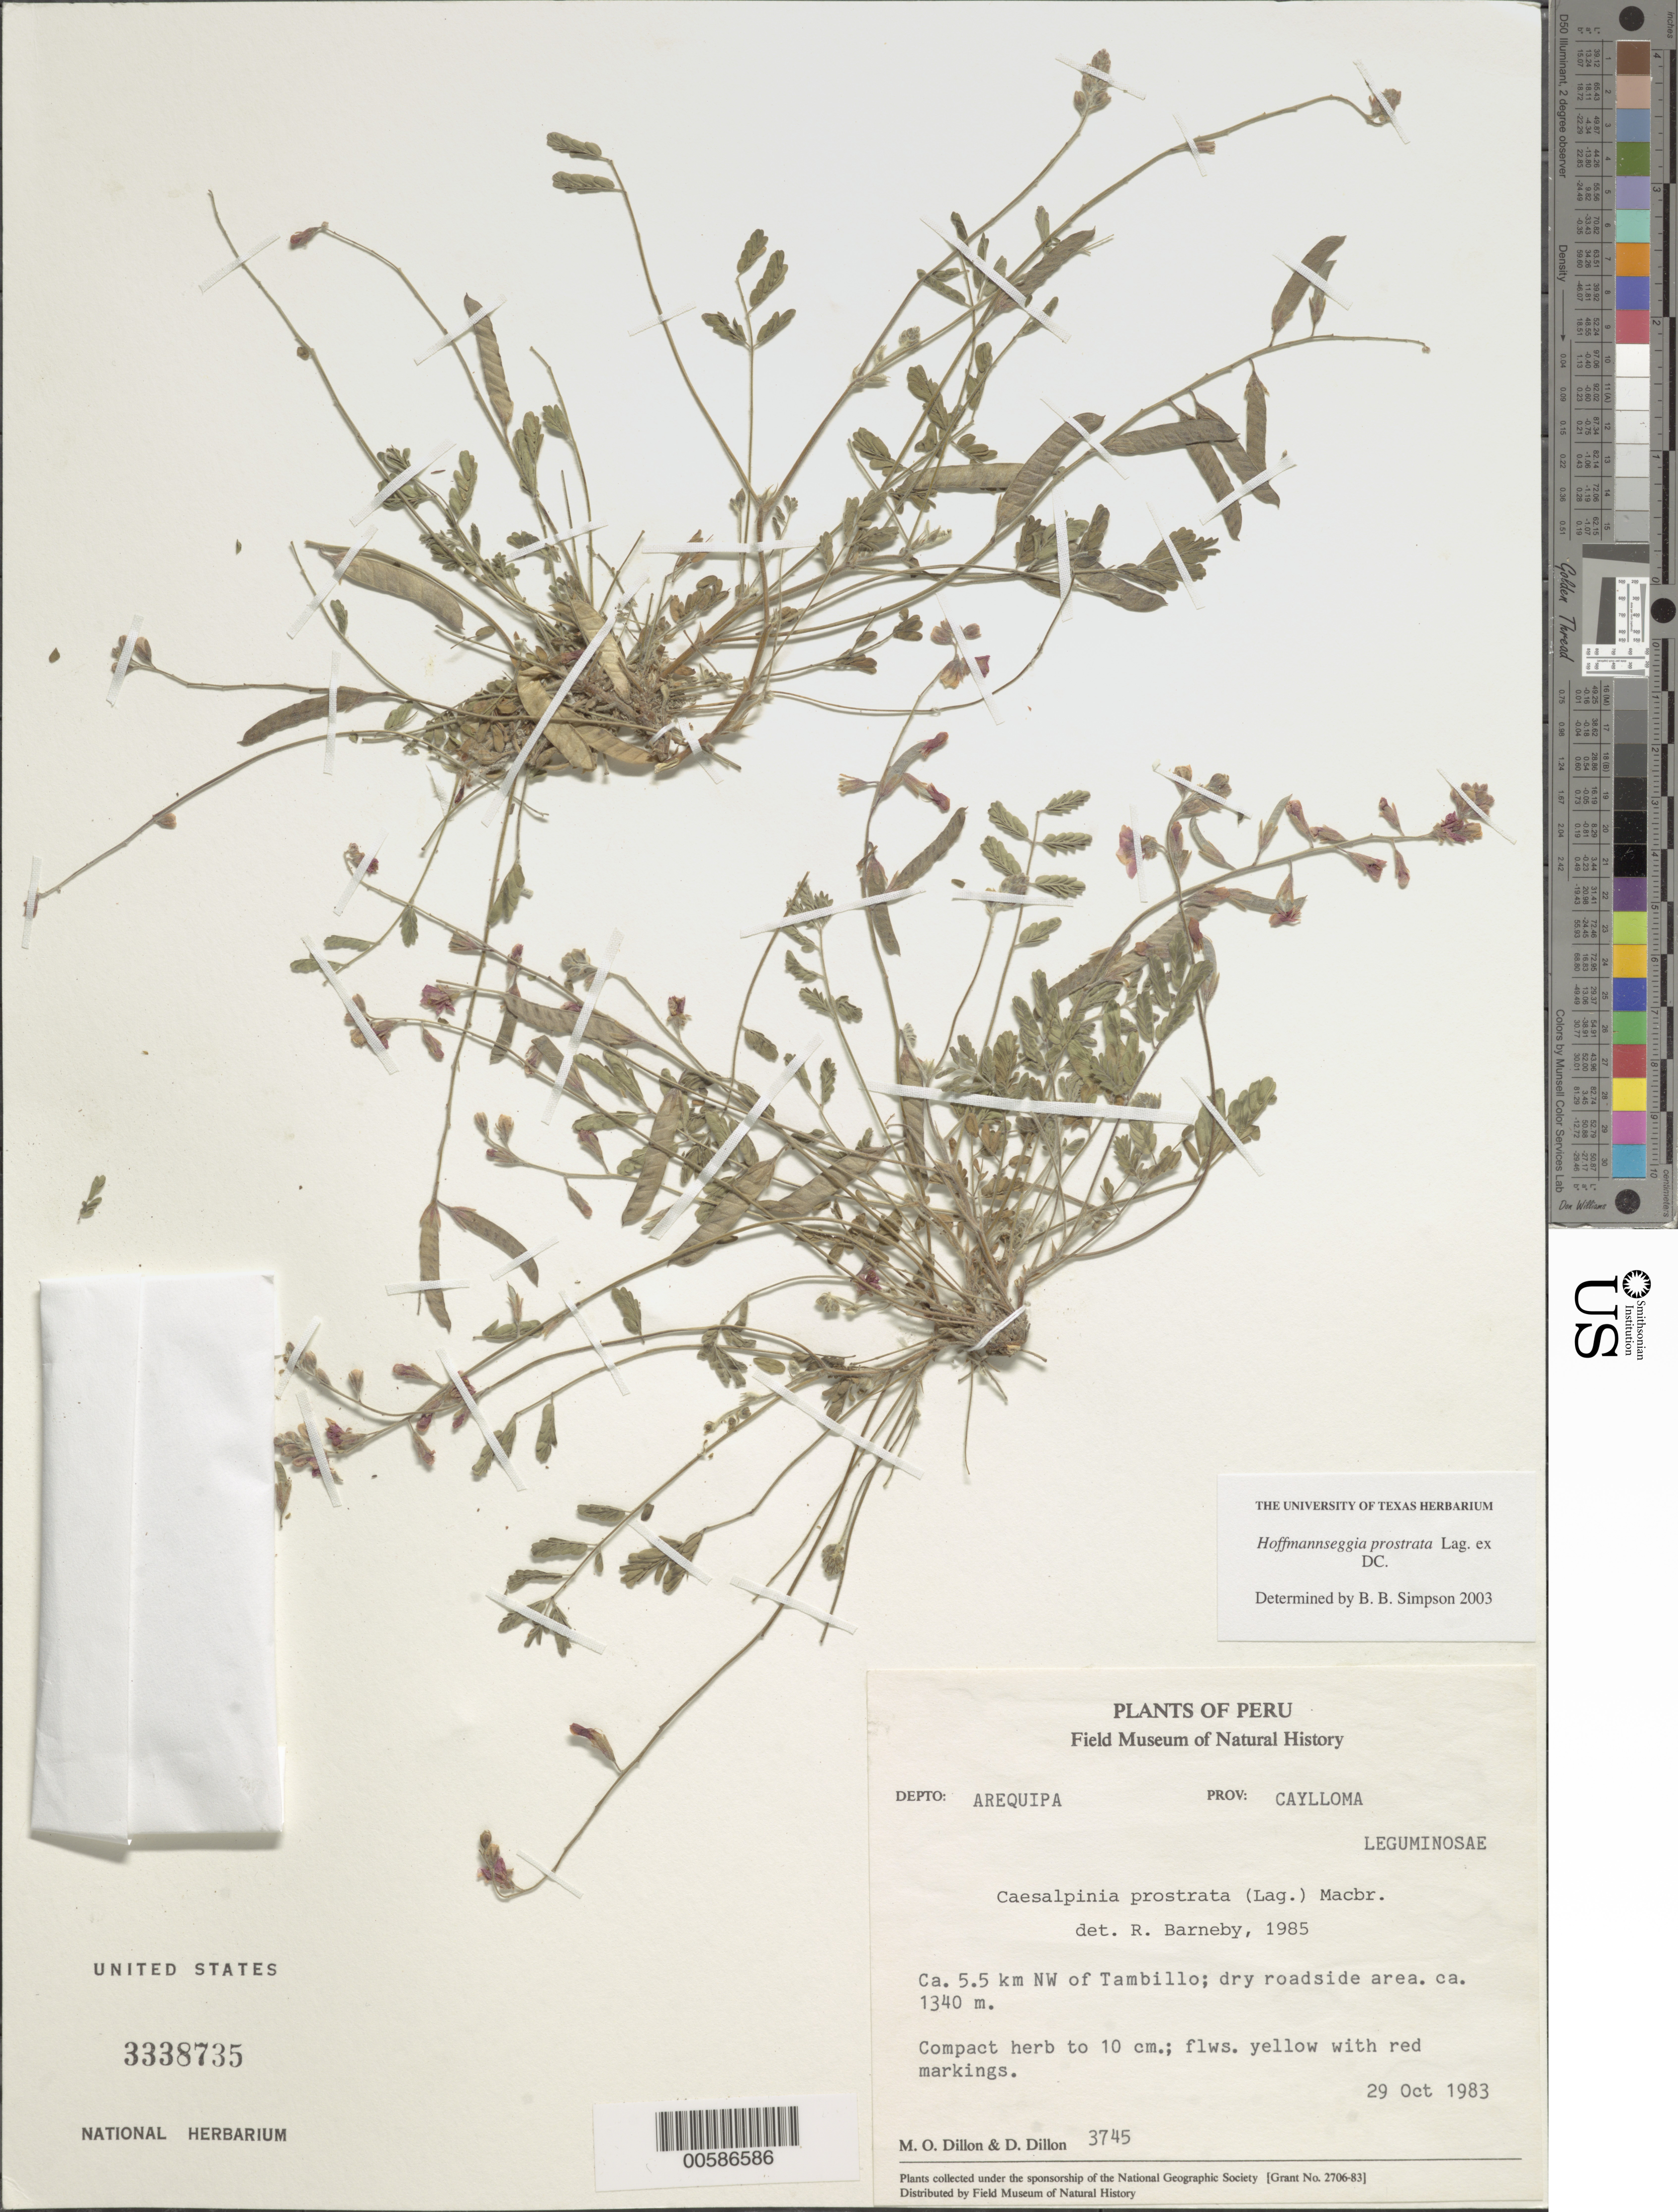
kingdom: Plantae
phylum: Tracheophyta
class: Magnoliopsida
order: Fabales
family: Fabaceae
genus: Hoffmannseggia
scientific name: Hoffmannseggia prostrata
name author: Lag. ex DC.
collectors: M. O. Dillon & D. Dillon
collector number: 3745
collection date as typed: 29 Oct 1983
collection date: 1983-10-29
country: Peru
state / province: Arequipa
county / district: Caylloma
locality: NW of Tambillo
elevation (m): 1340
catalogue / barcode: US 3338735